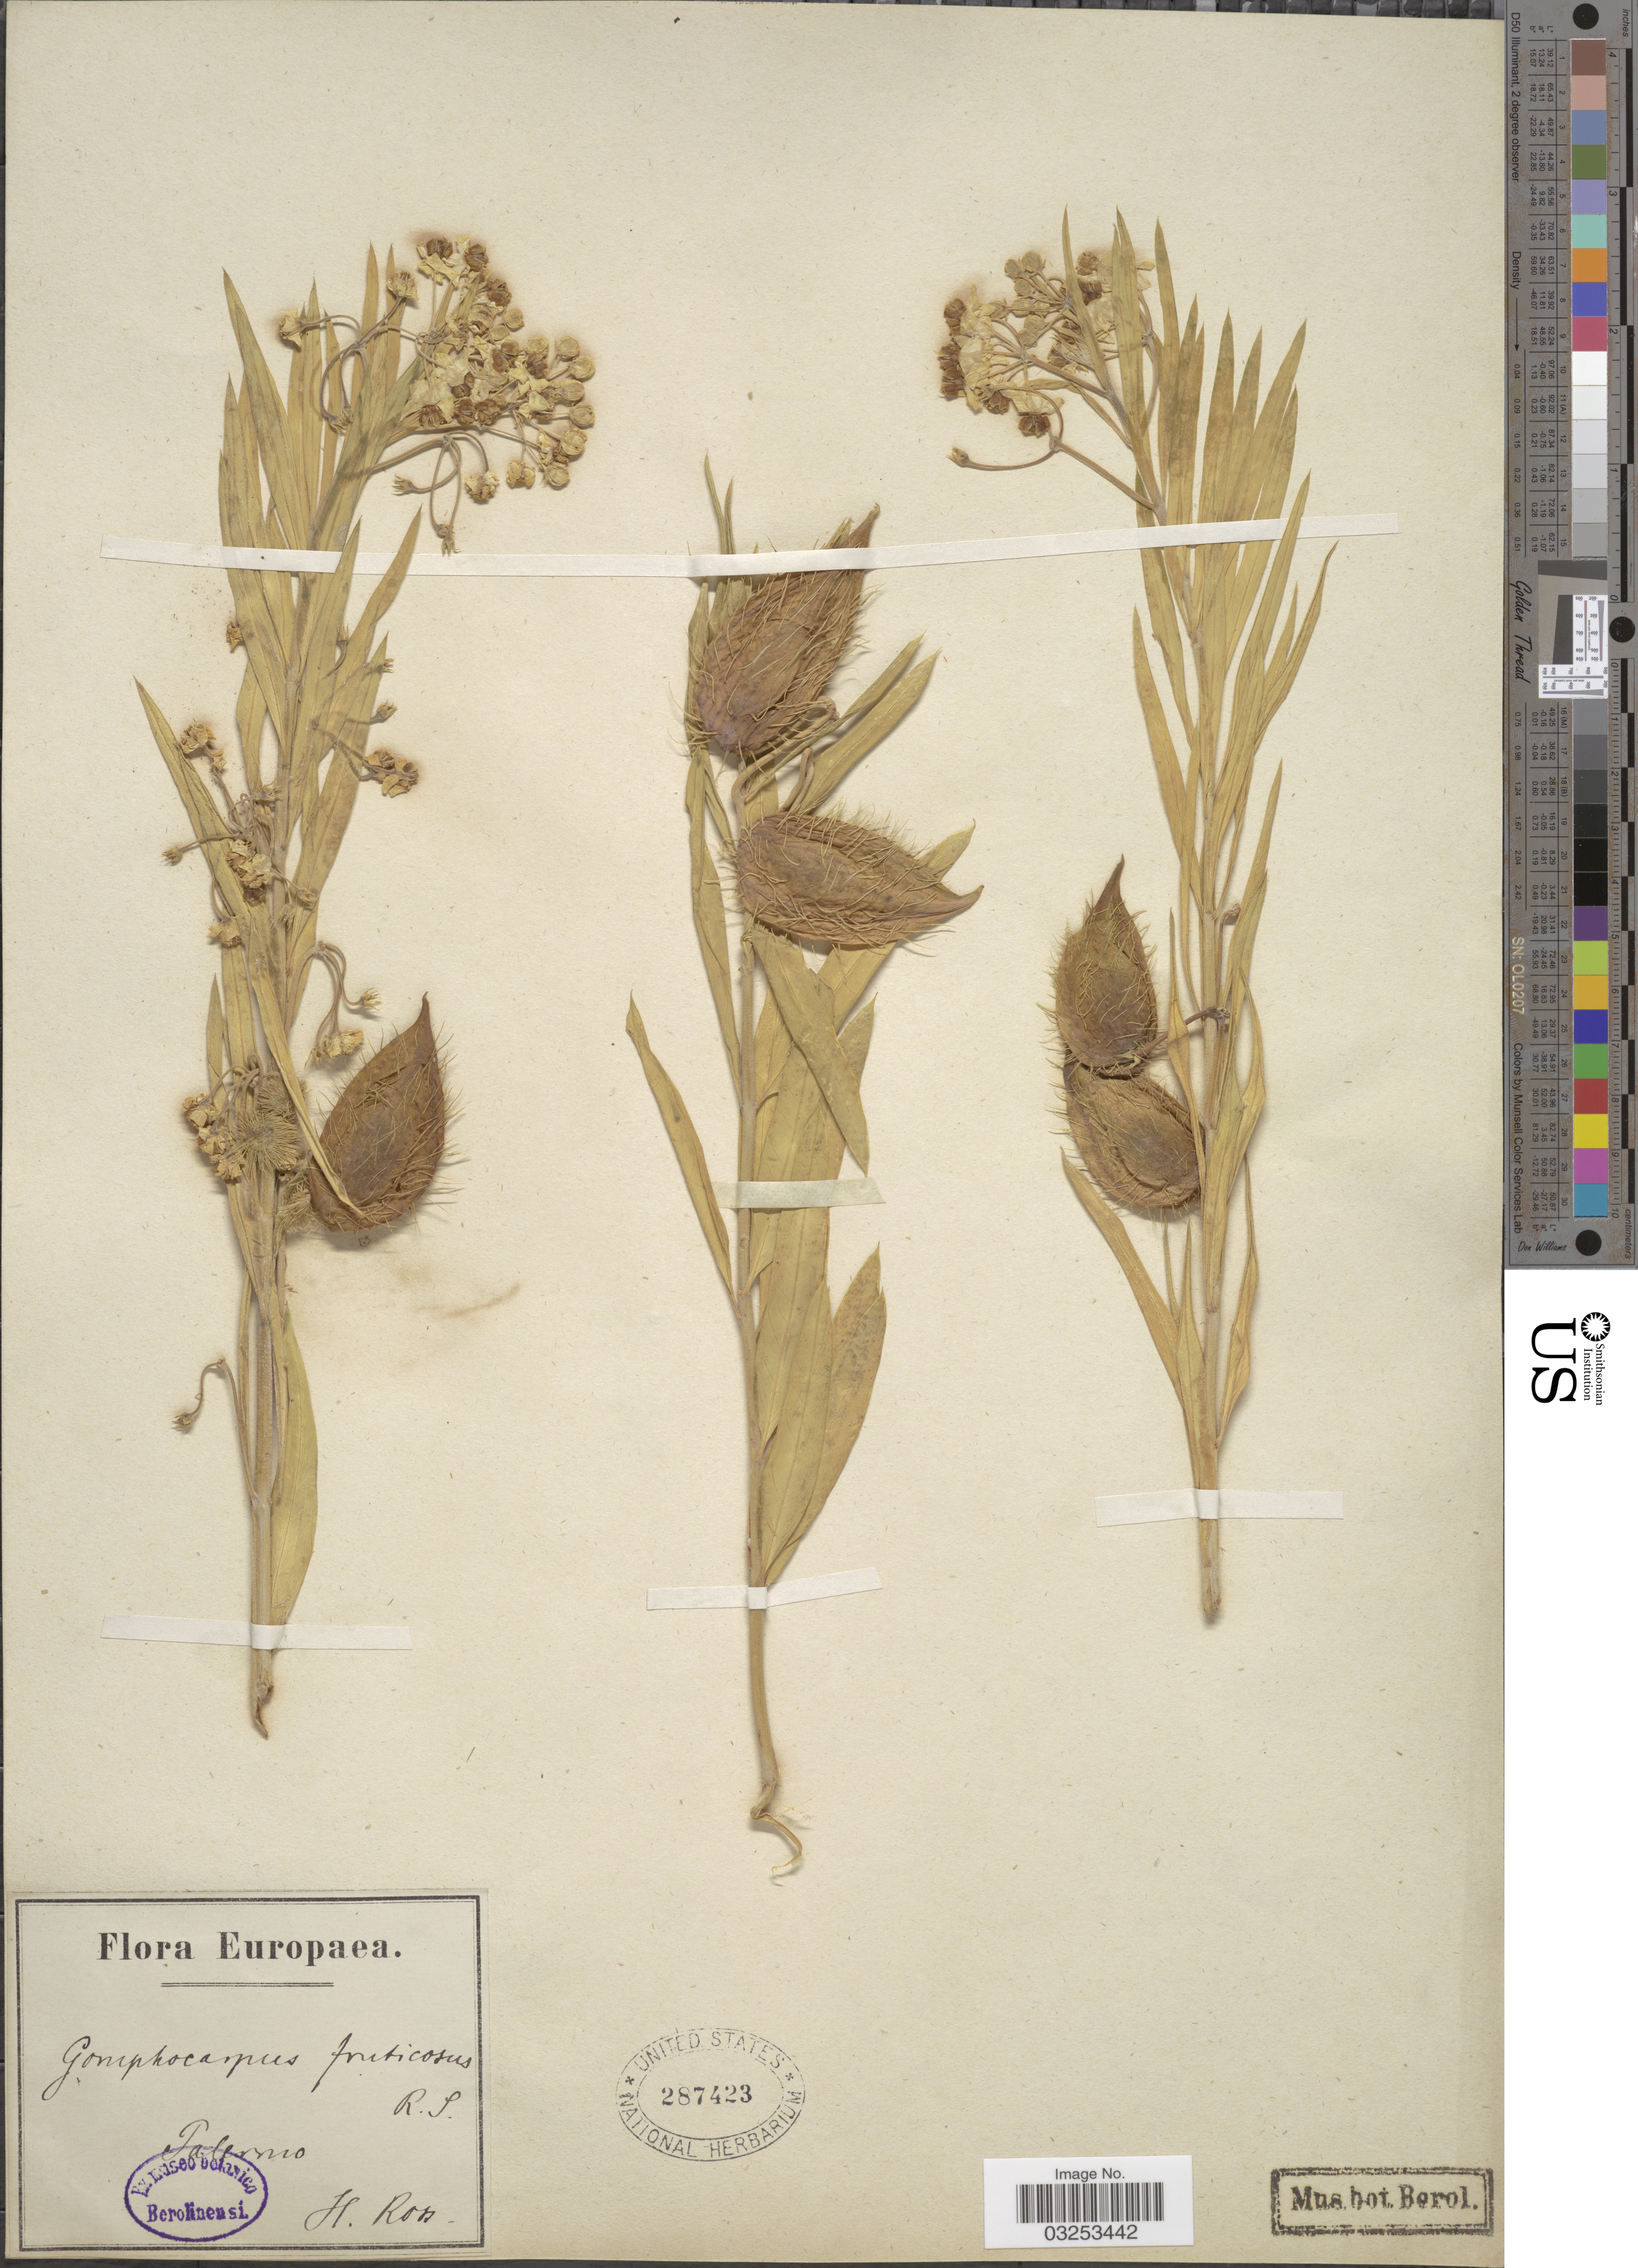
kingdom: Plantae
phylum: Tracheophyta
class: Magnoliopsida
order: Gentianales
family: Apocynaceae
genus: Gomphocarpus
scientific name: Gomphocarpus fruticosus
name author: (L.) W.T. Aiton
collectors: H. Ross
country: Italy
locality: Europaea. Palermo.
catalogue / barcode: US 287423